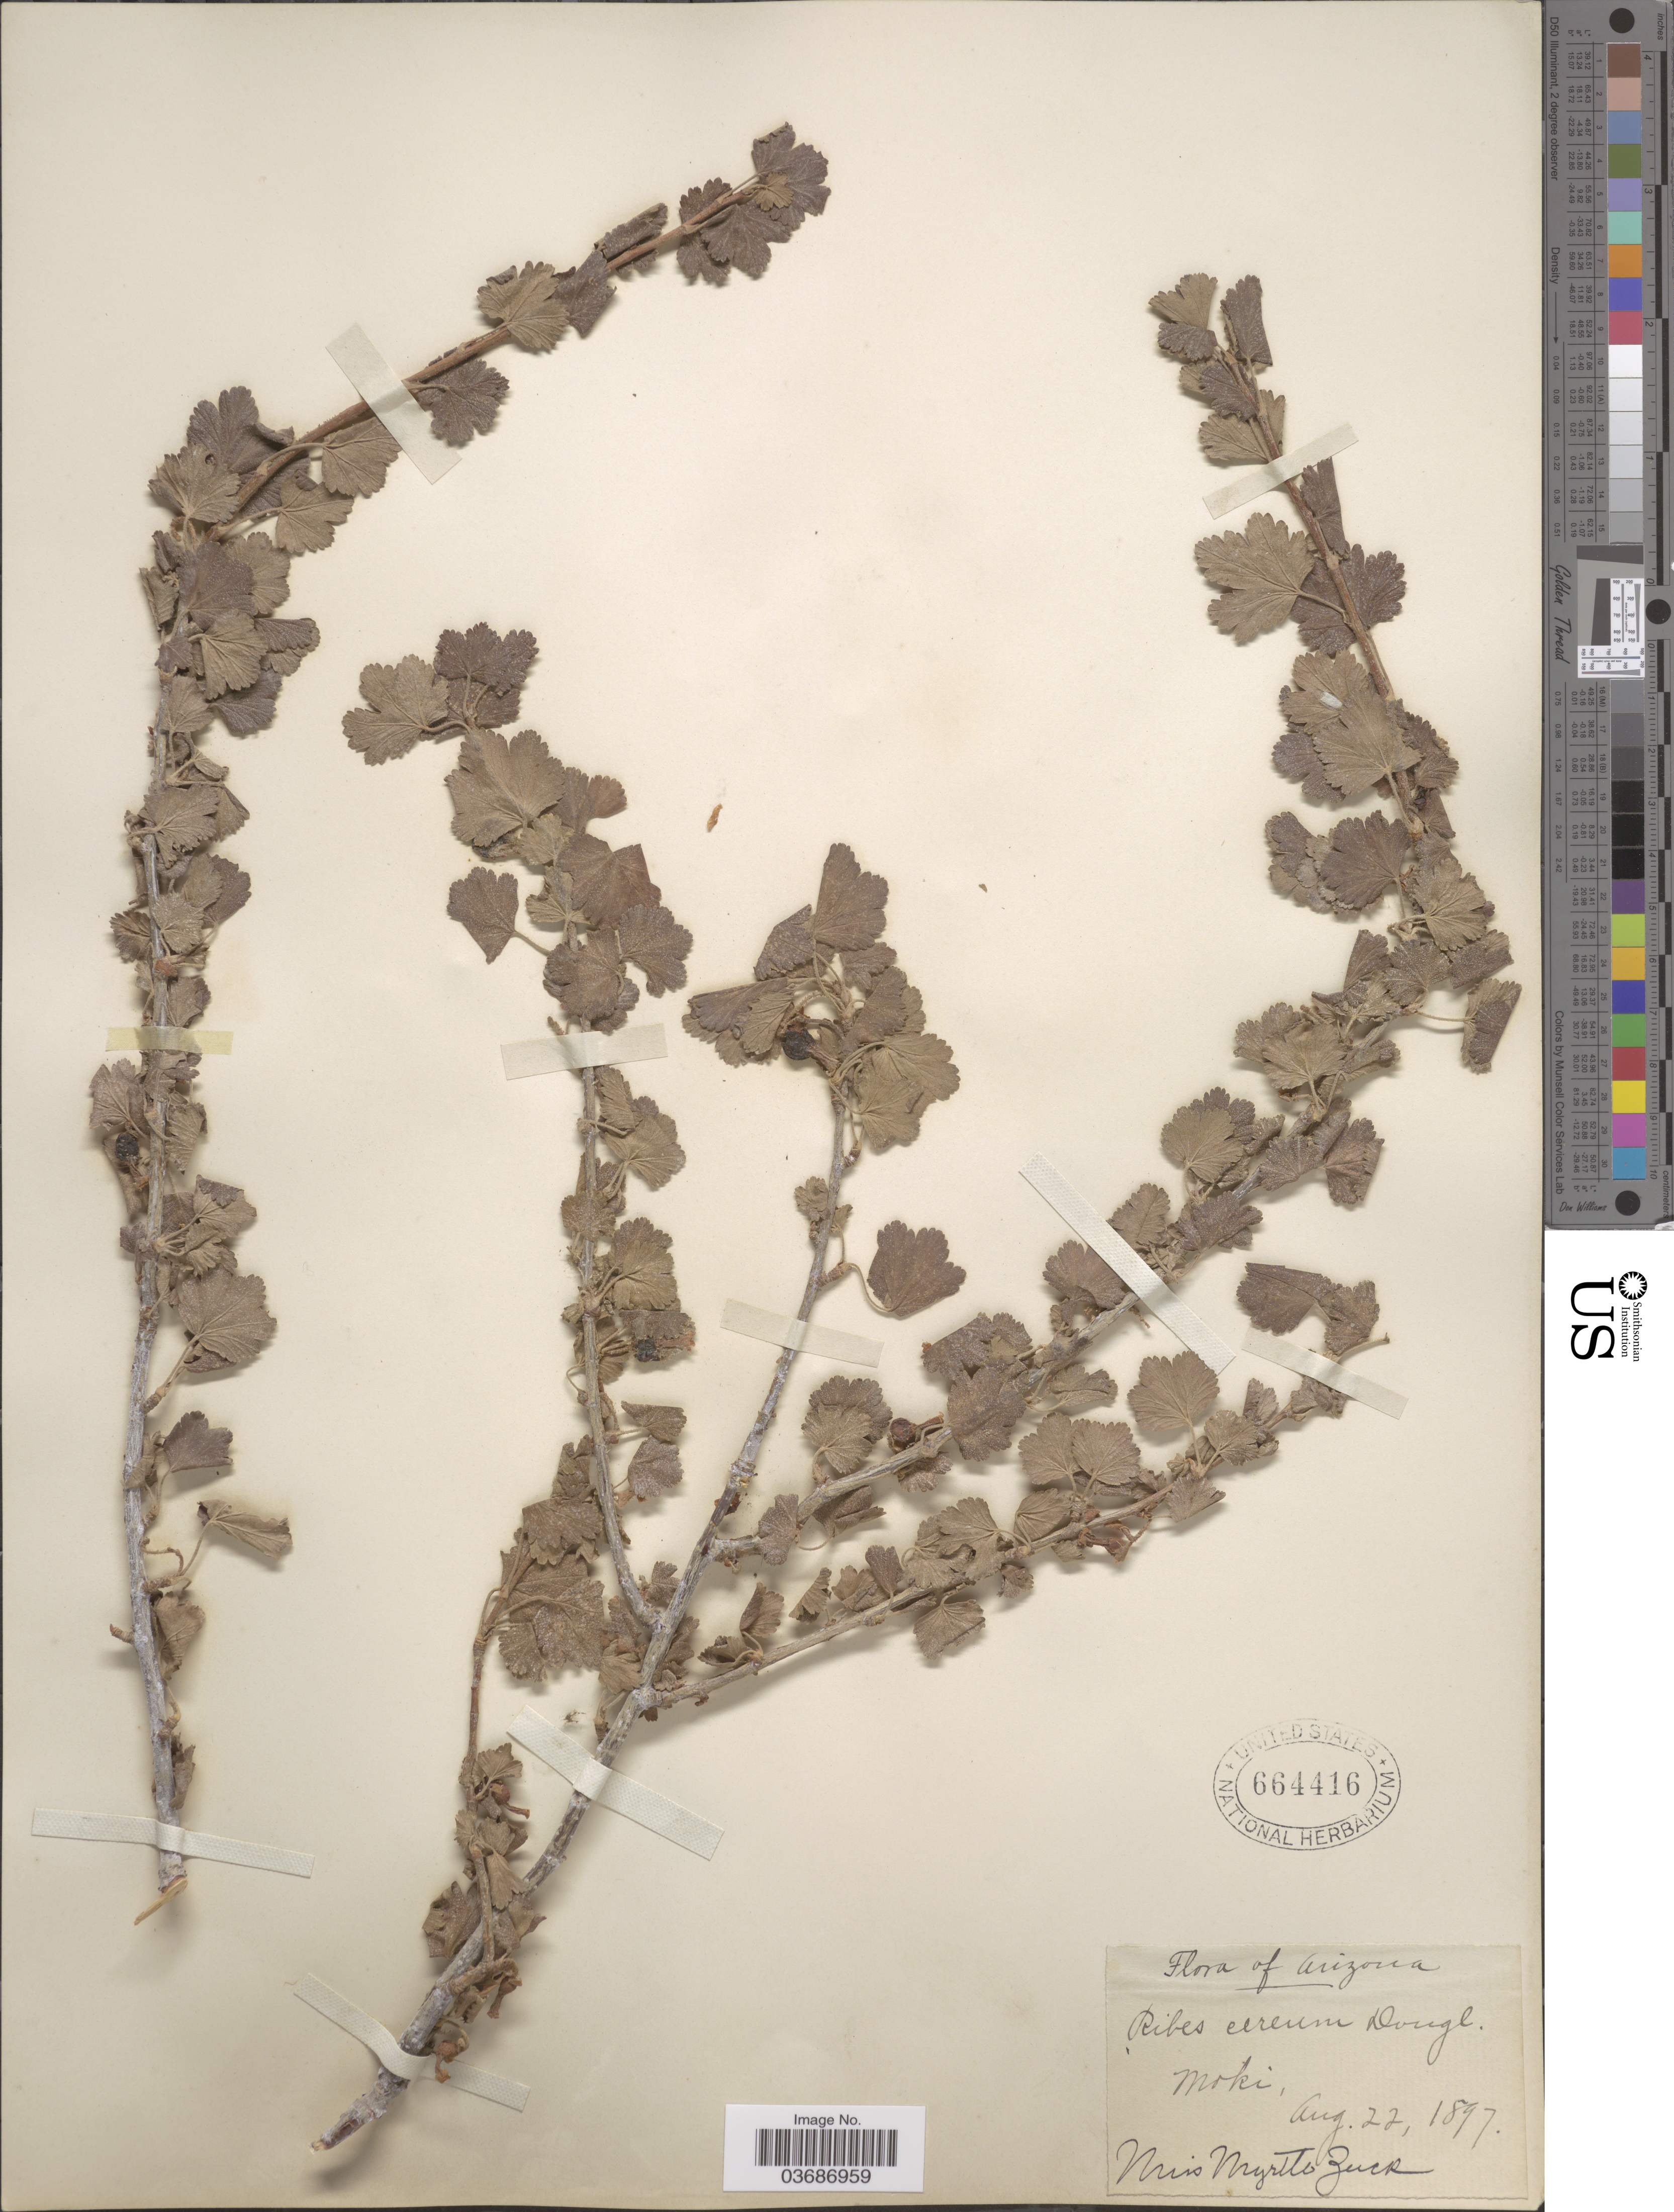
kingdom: Plantae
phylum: Tracheophyta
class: Magnoliopsida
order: Saxifragales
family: Grossulariaceae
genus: Ribes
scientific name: Ribes cereum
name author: Douglas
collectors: M. Zuck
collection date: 1897-08-22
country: United States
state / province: Arizona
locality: Moki.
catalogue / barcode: US 664416